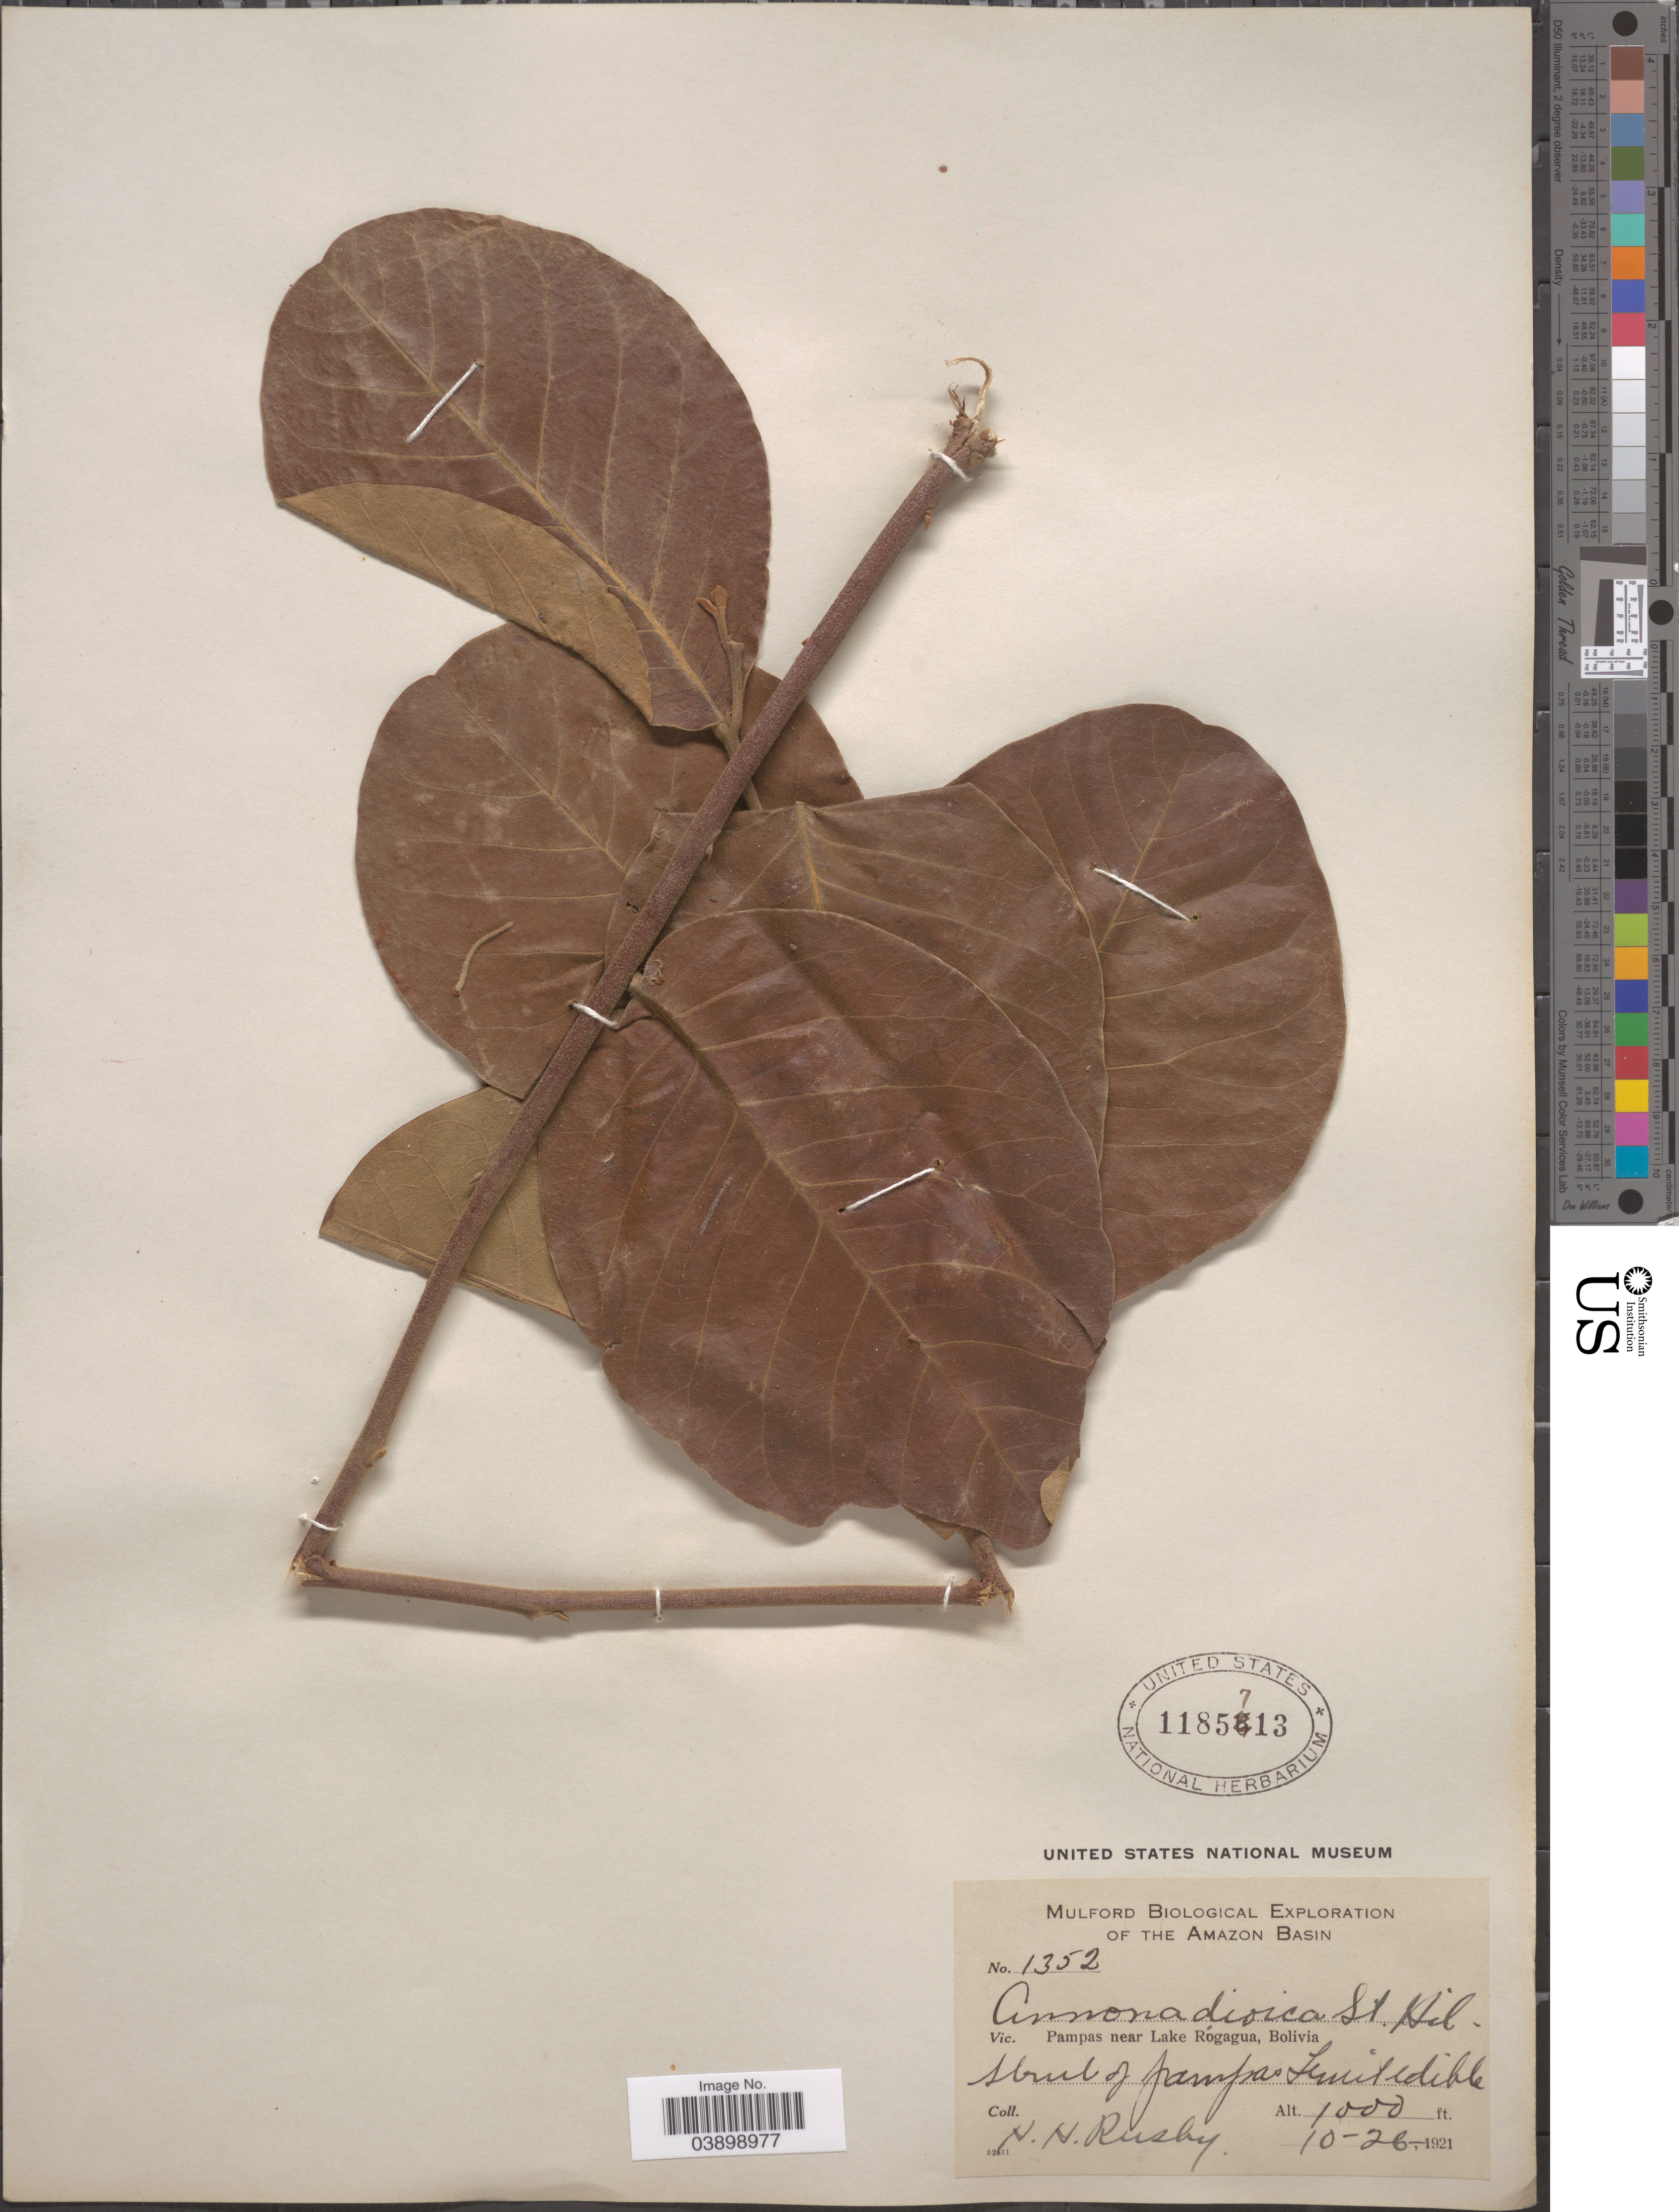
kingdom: Plantae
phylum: Tracheophyta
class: Magnoliopsida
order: Magnoliales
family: Annonaceae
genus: Annona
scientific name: Annona dioica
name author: A. St.-Hil.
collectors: H. H. Rusby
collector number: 1352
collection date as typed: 10-26-1921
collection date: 1921-10-26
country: Bolivia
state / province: Beni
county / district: José Ballivián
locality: Pampas near Lake Rogagua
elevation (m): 305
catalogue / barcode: US 1185713